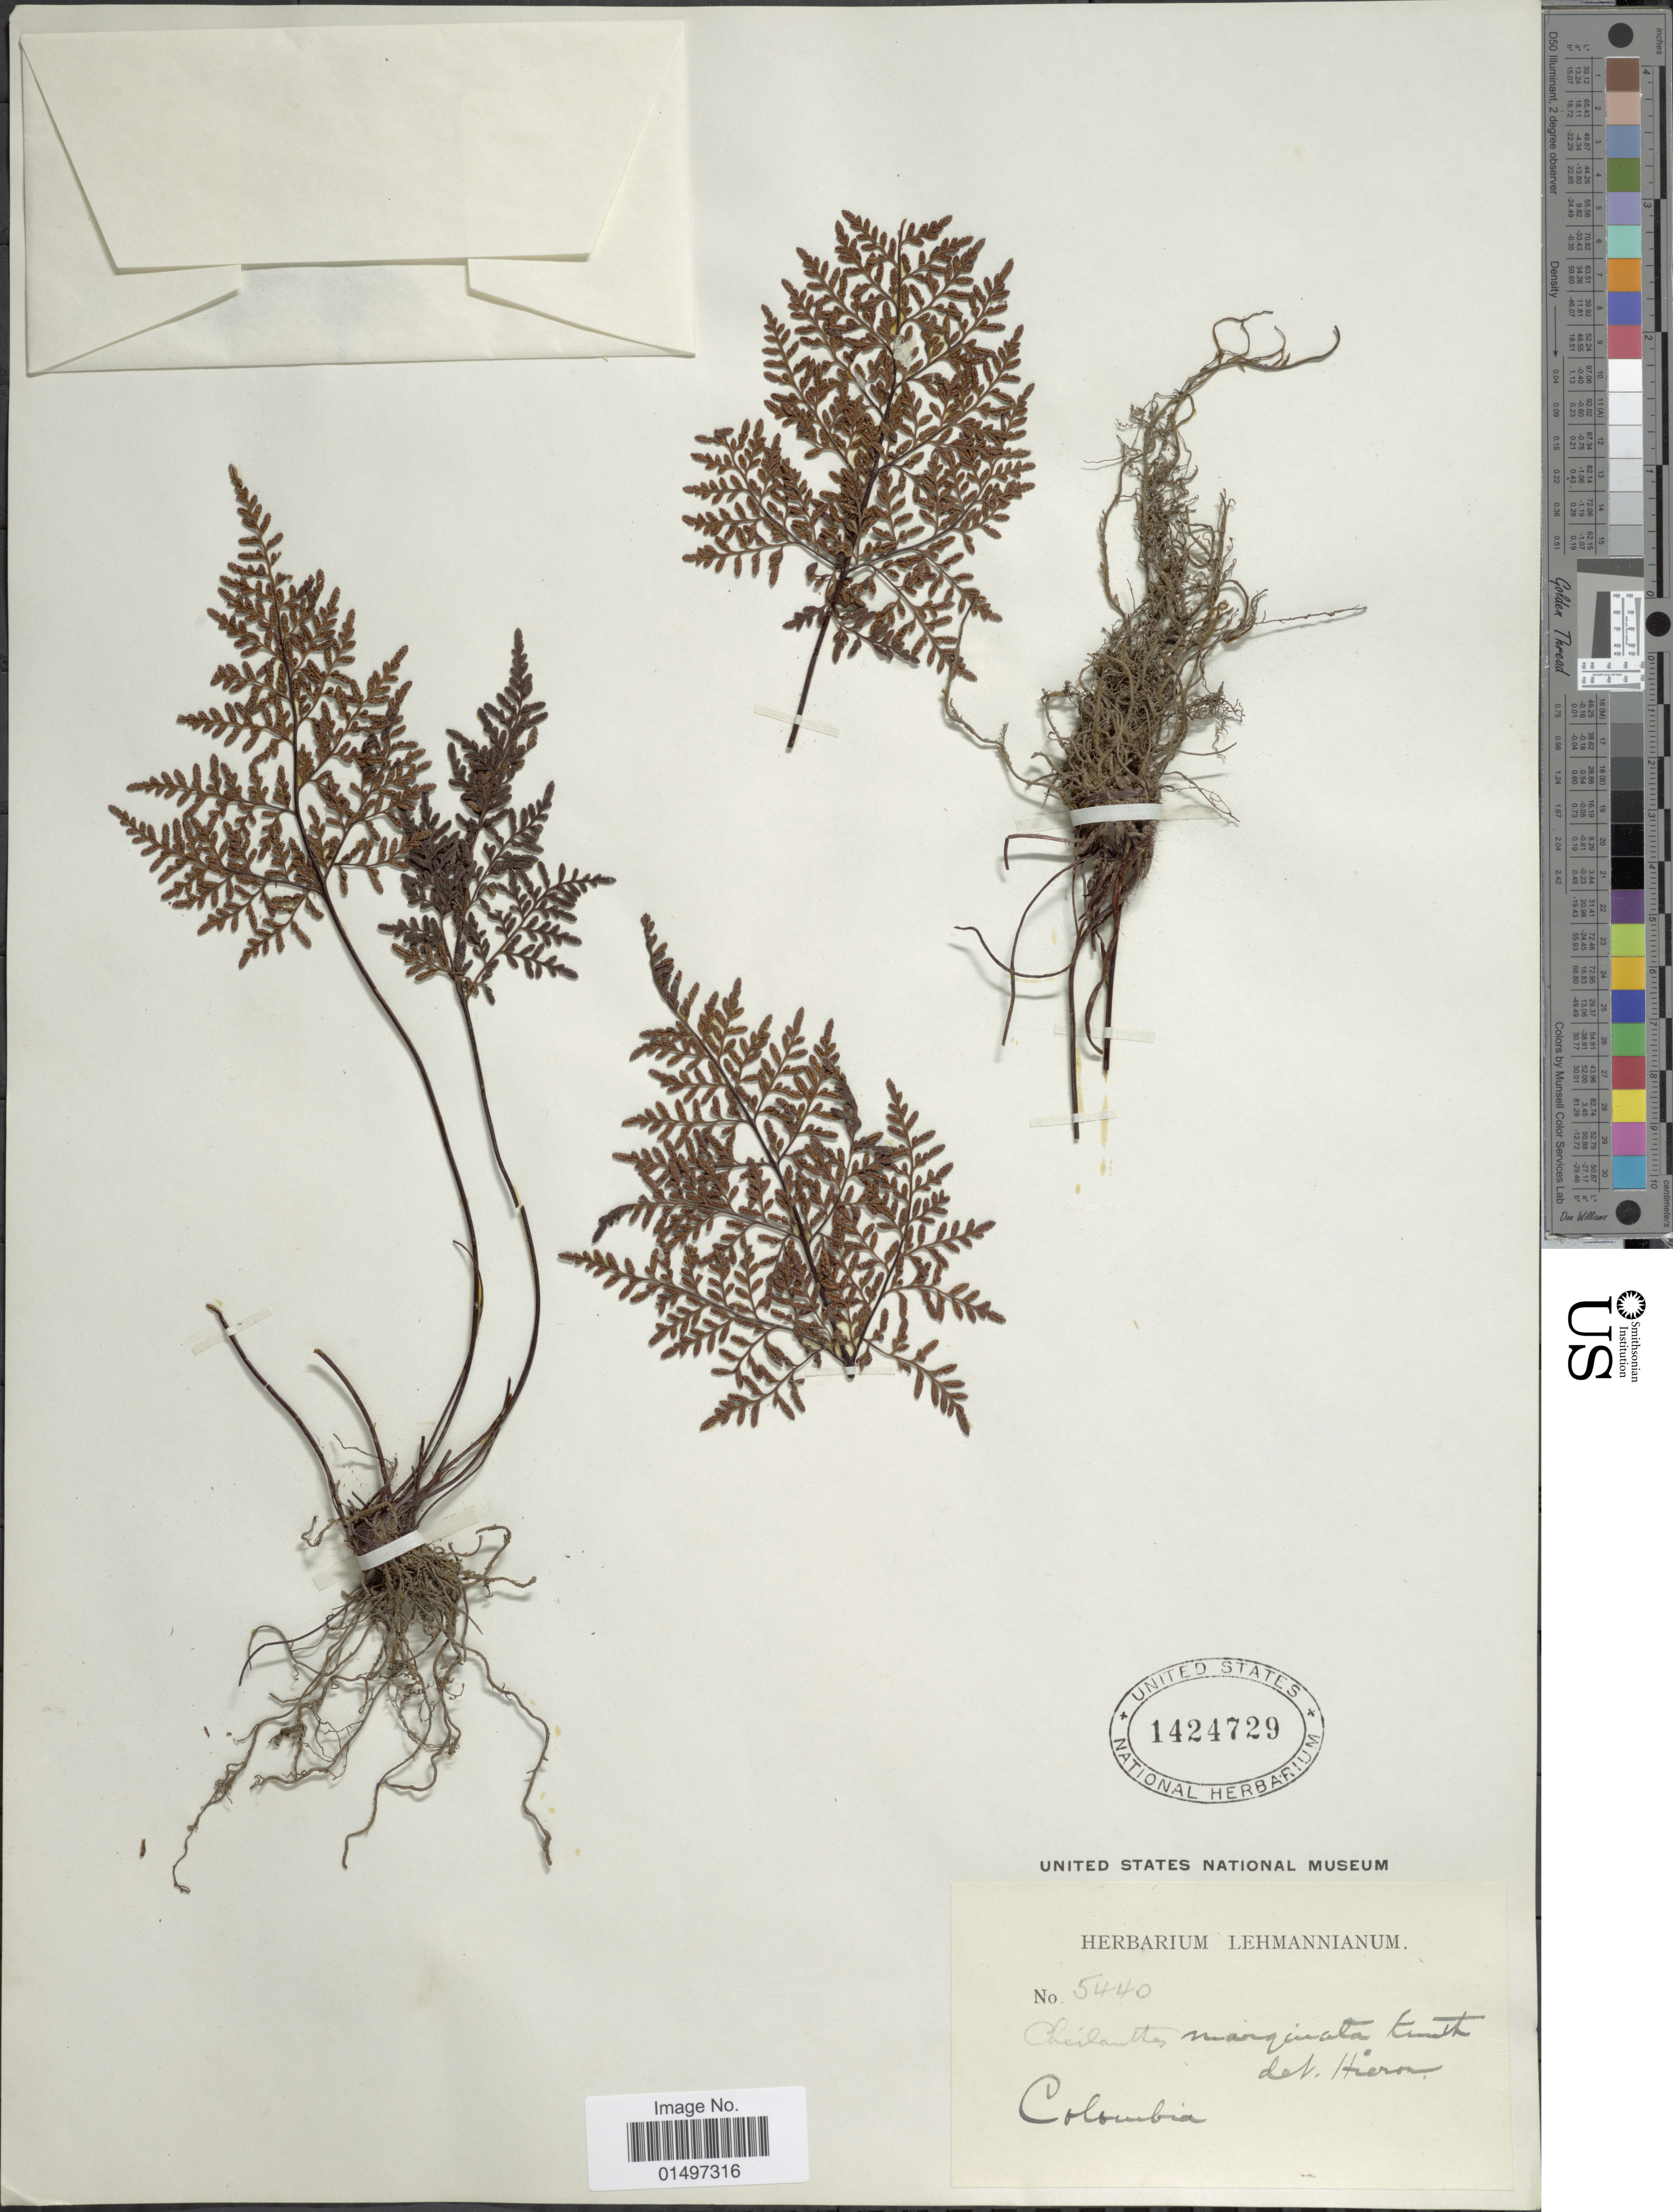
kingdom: Plantae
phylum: Tracheophyta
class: Polypodiopsida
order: Polypodiales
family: Pteridaceae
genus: Gaga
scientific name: Gaga marginata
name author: (Kunth) Fay W. Li & Windham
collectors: ex herb. Lehmannianum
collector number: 5440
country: Colombia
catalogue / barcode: US 1424729